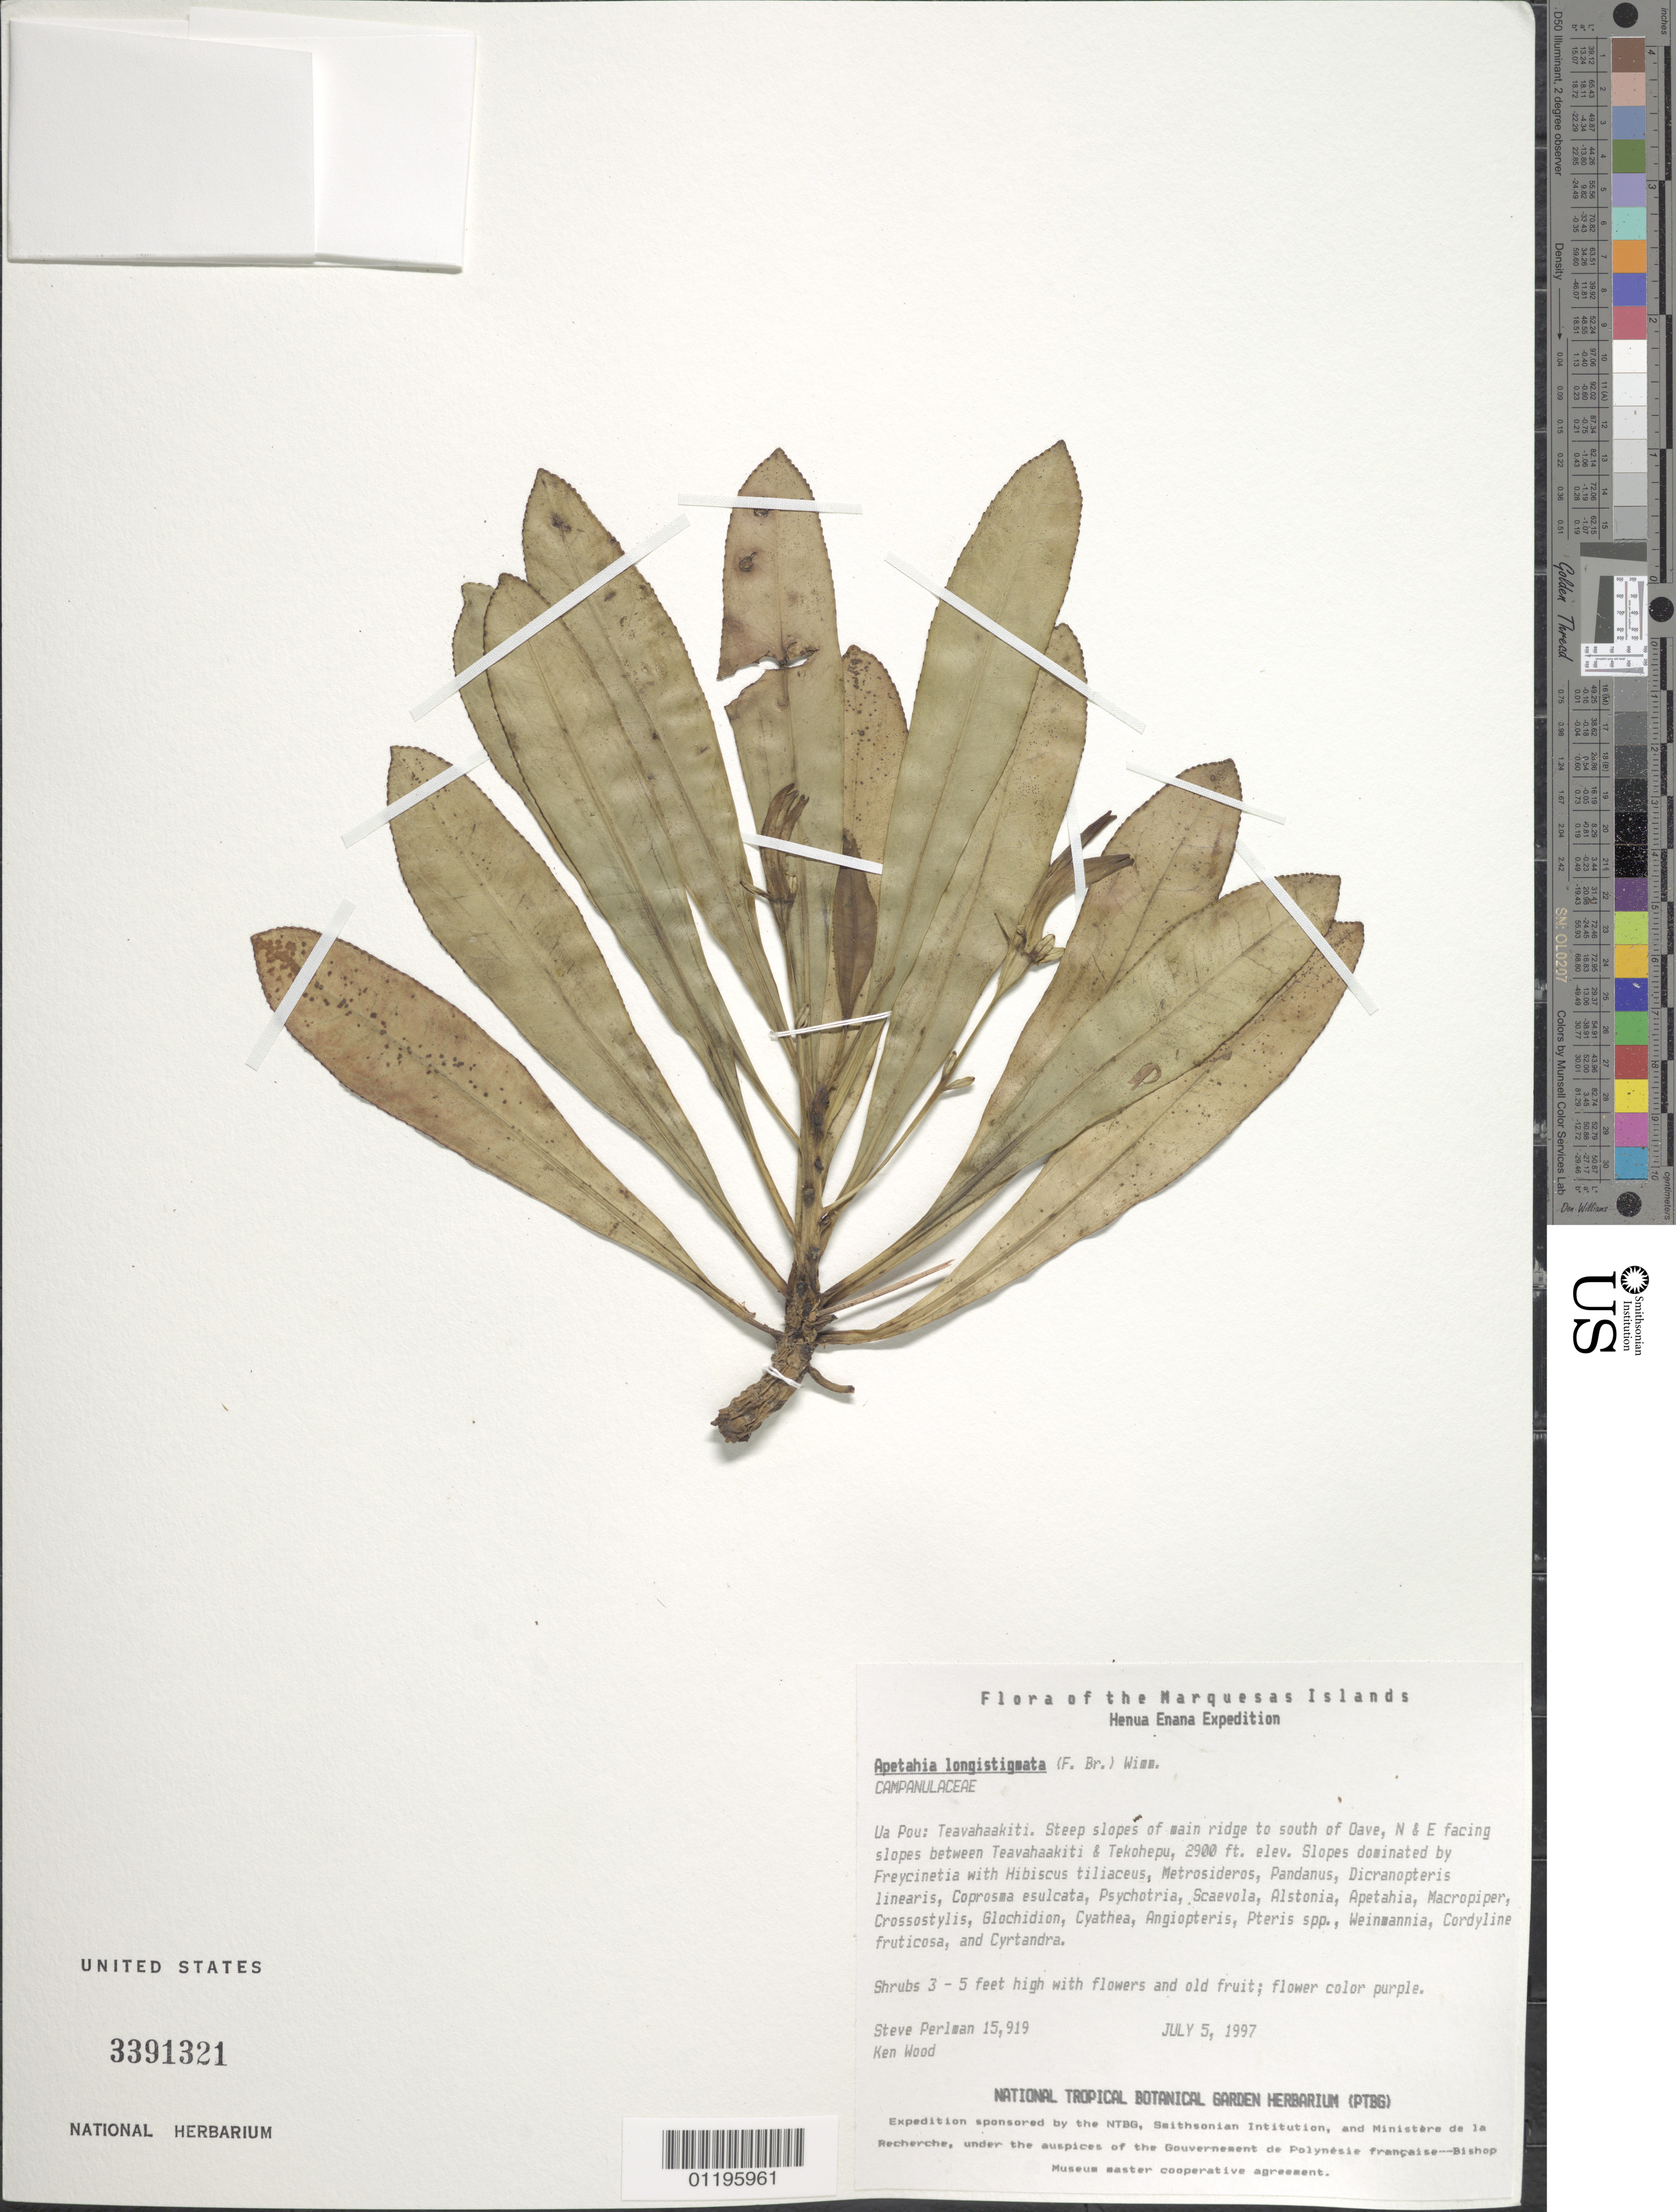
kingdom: Plantae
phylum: Tracheophyta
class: Magnoliopsida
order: Asterales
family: Campanulaceae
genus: Apetahia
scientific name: Apetahia longistigmata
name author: (F. Br.) E. Wimm.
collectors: S. P. Perlman & K. R. Wood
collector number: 15919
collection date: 1997-07-05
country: French Polynesia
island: Ua Pou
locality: Teavahaakiti, steep slopes of main ridge to S of Oave, N & E facing cliffs between Teavahaakiti & Tekohepu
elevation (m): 884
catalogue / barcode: US 3391321